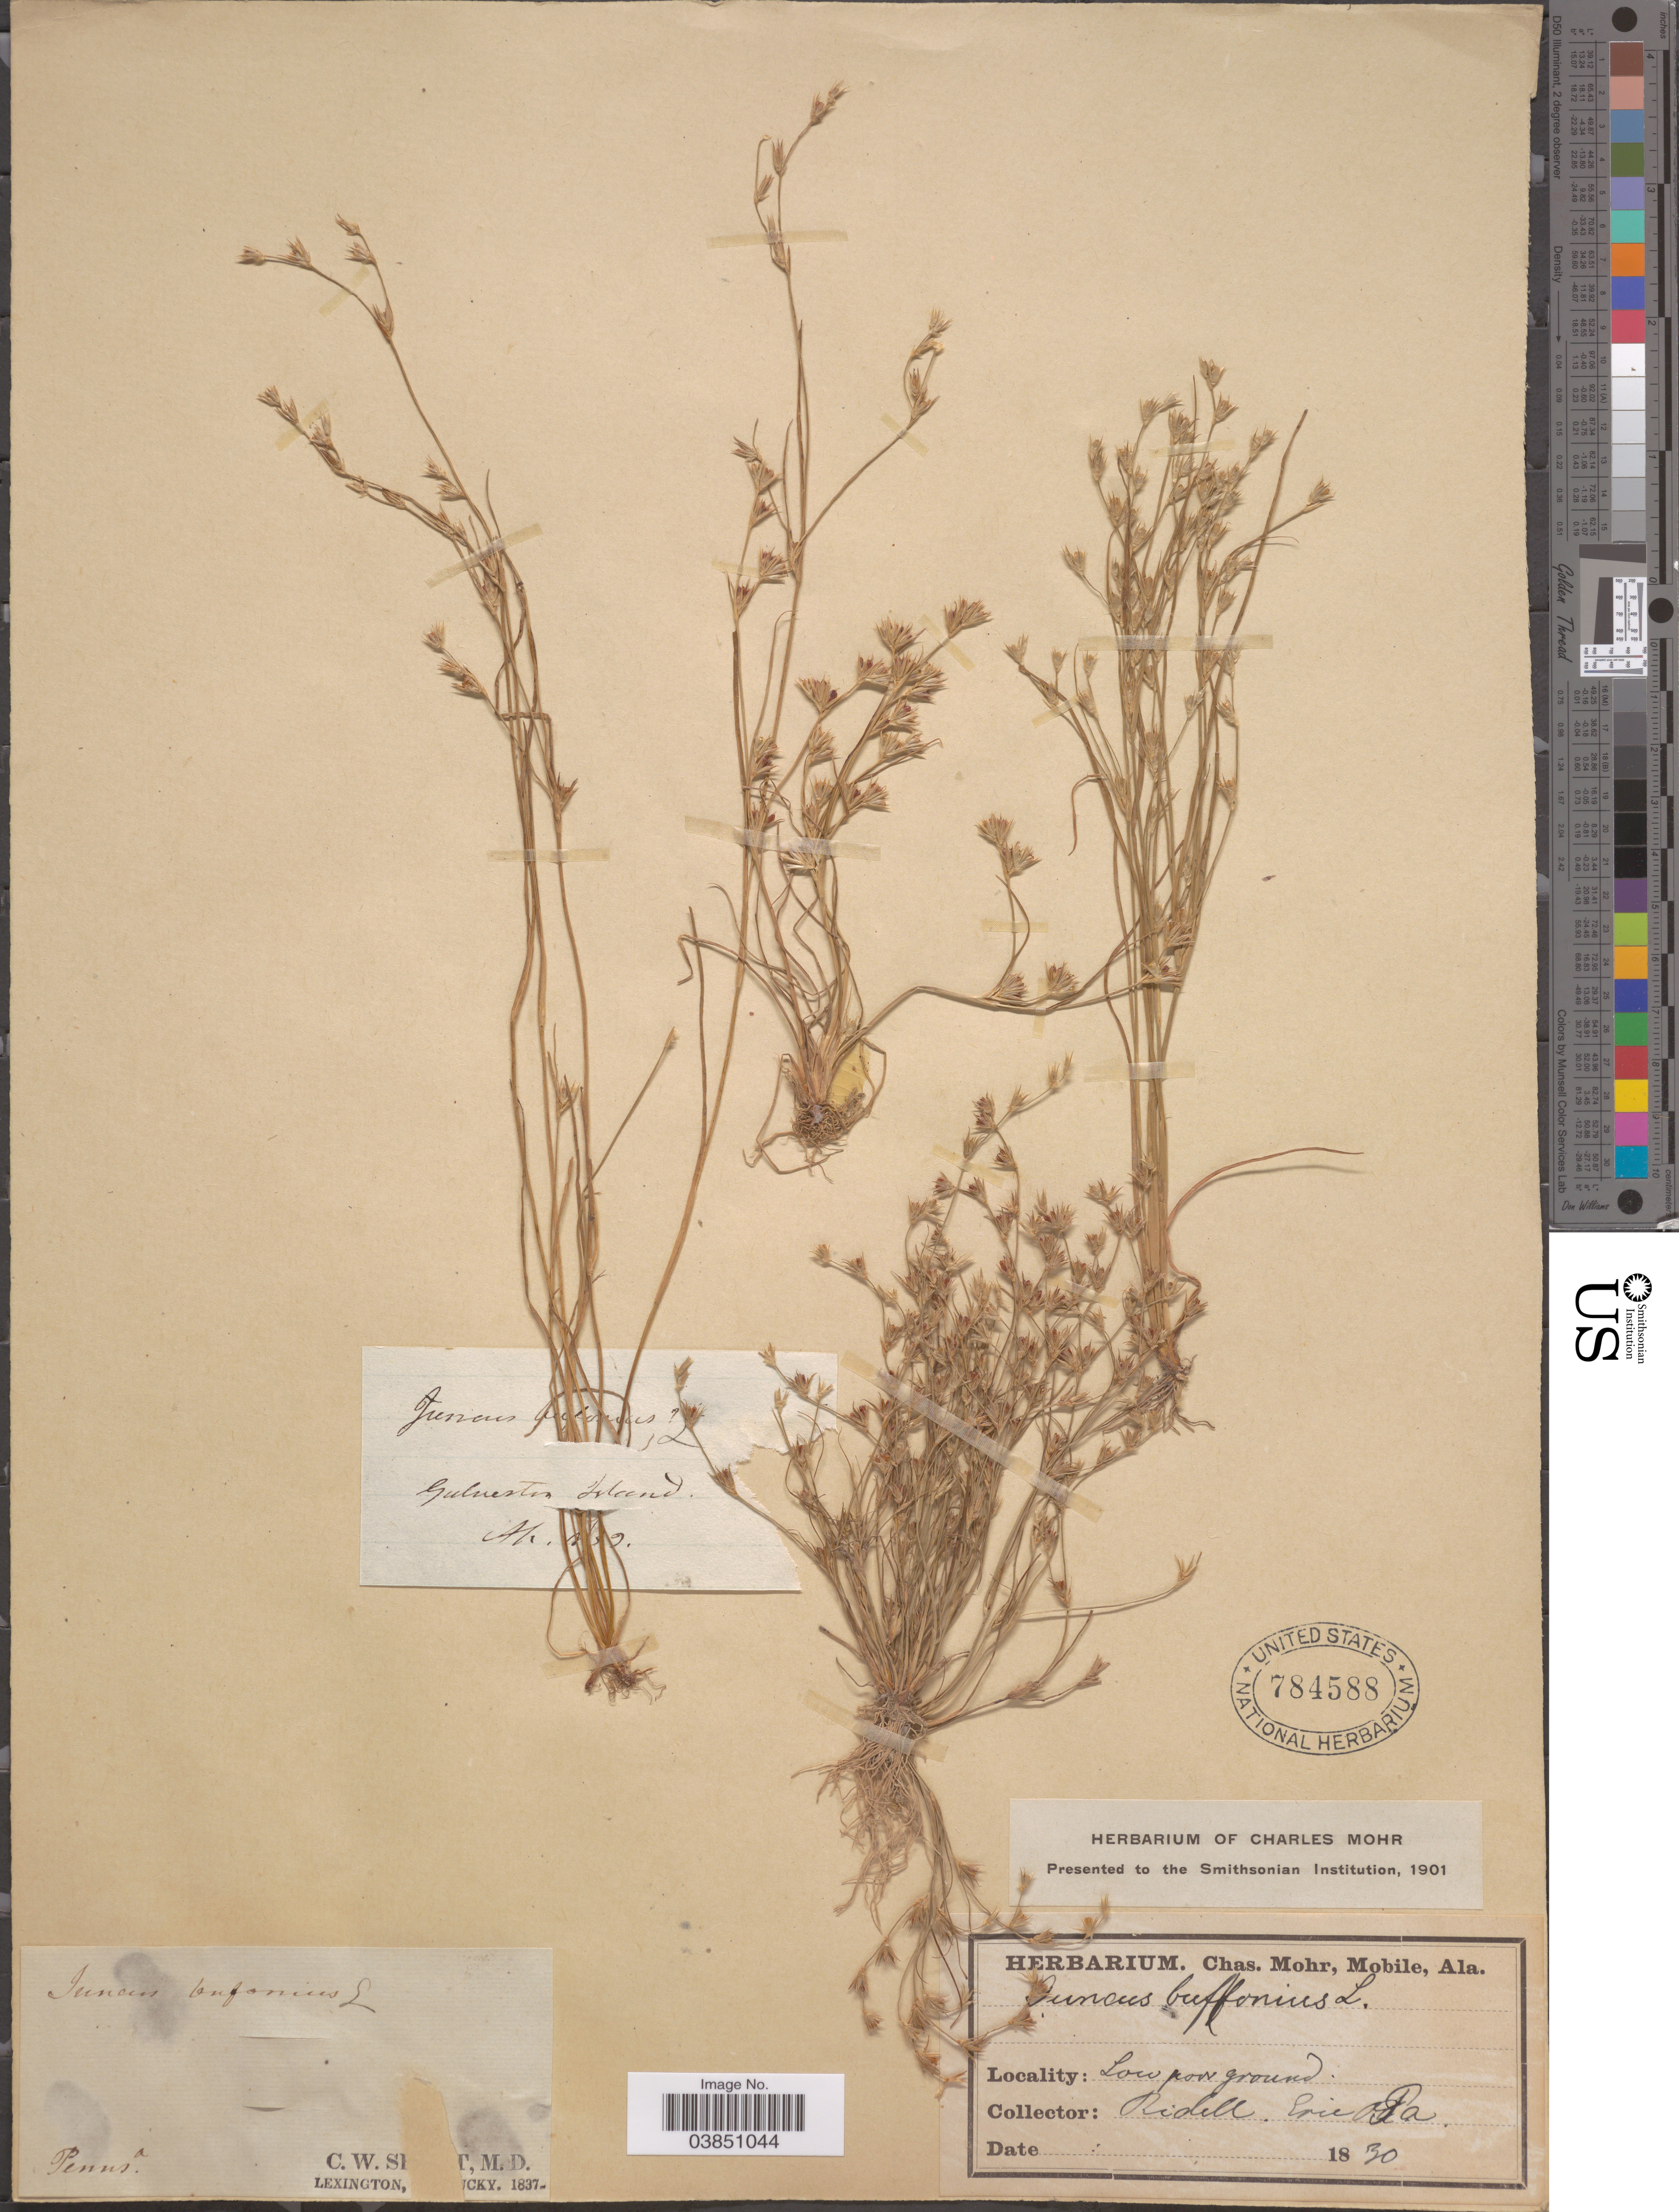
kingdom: Plantae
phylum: Tracheophyta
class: Liliopsida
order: Poales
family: Juncaceae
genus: Juncus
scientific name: Juncus bufonius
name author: L.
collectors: -. Ridell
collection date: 1830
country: United States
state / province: Pennsylvania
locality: Gulnester Island. Erie.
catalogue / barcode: US 784588